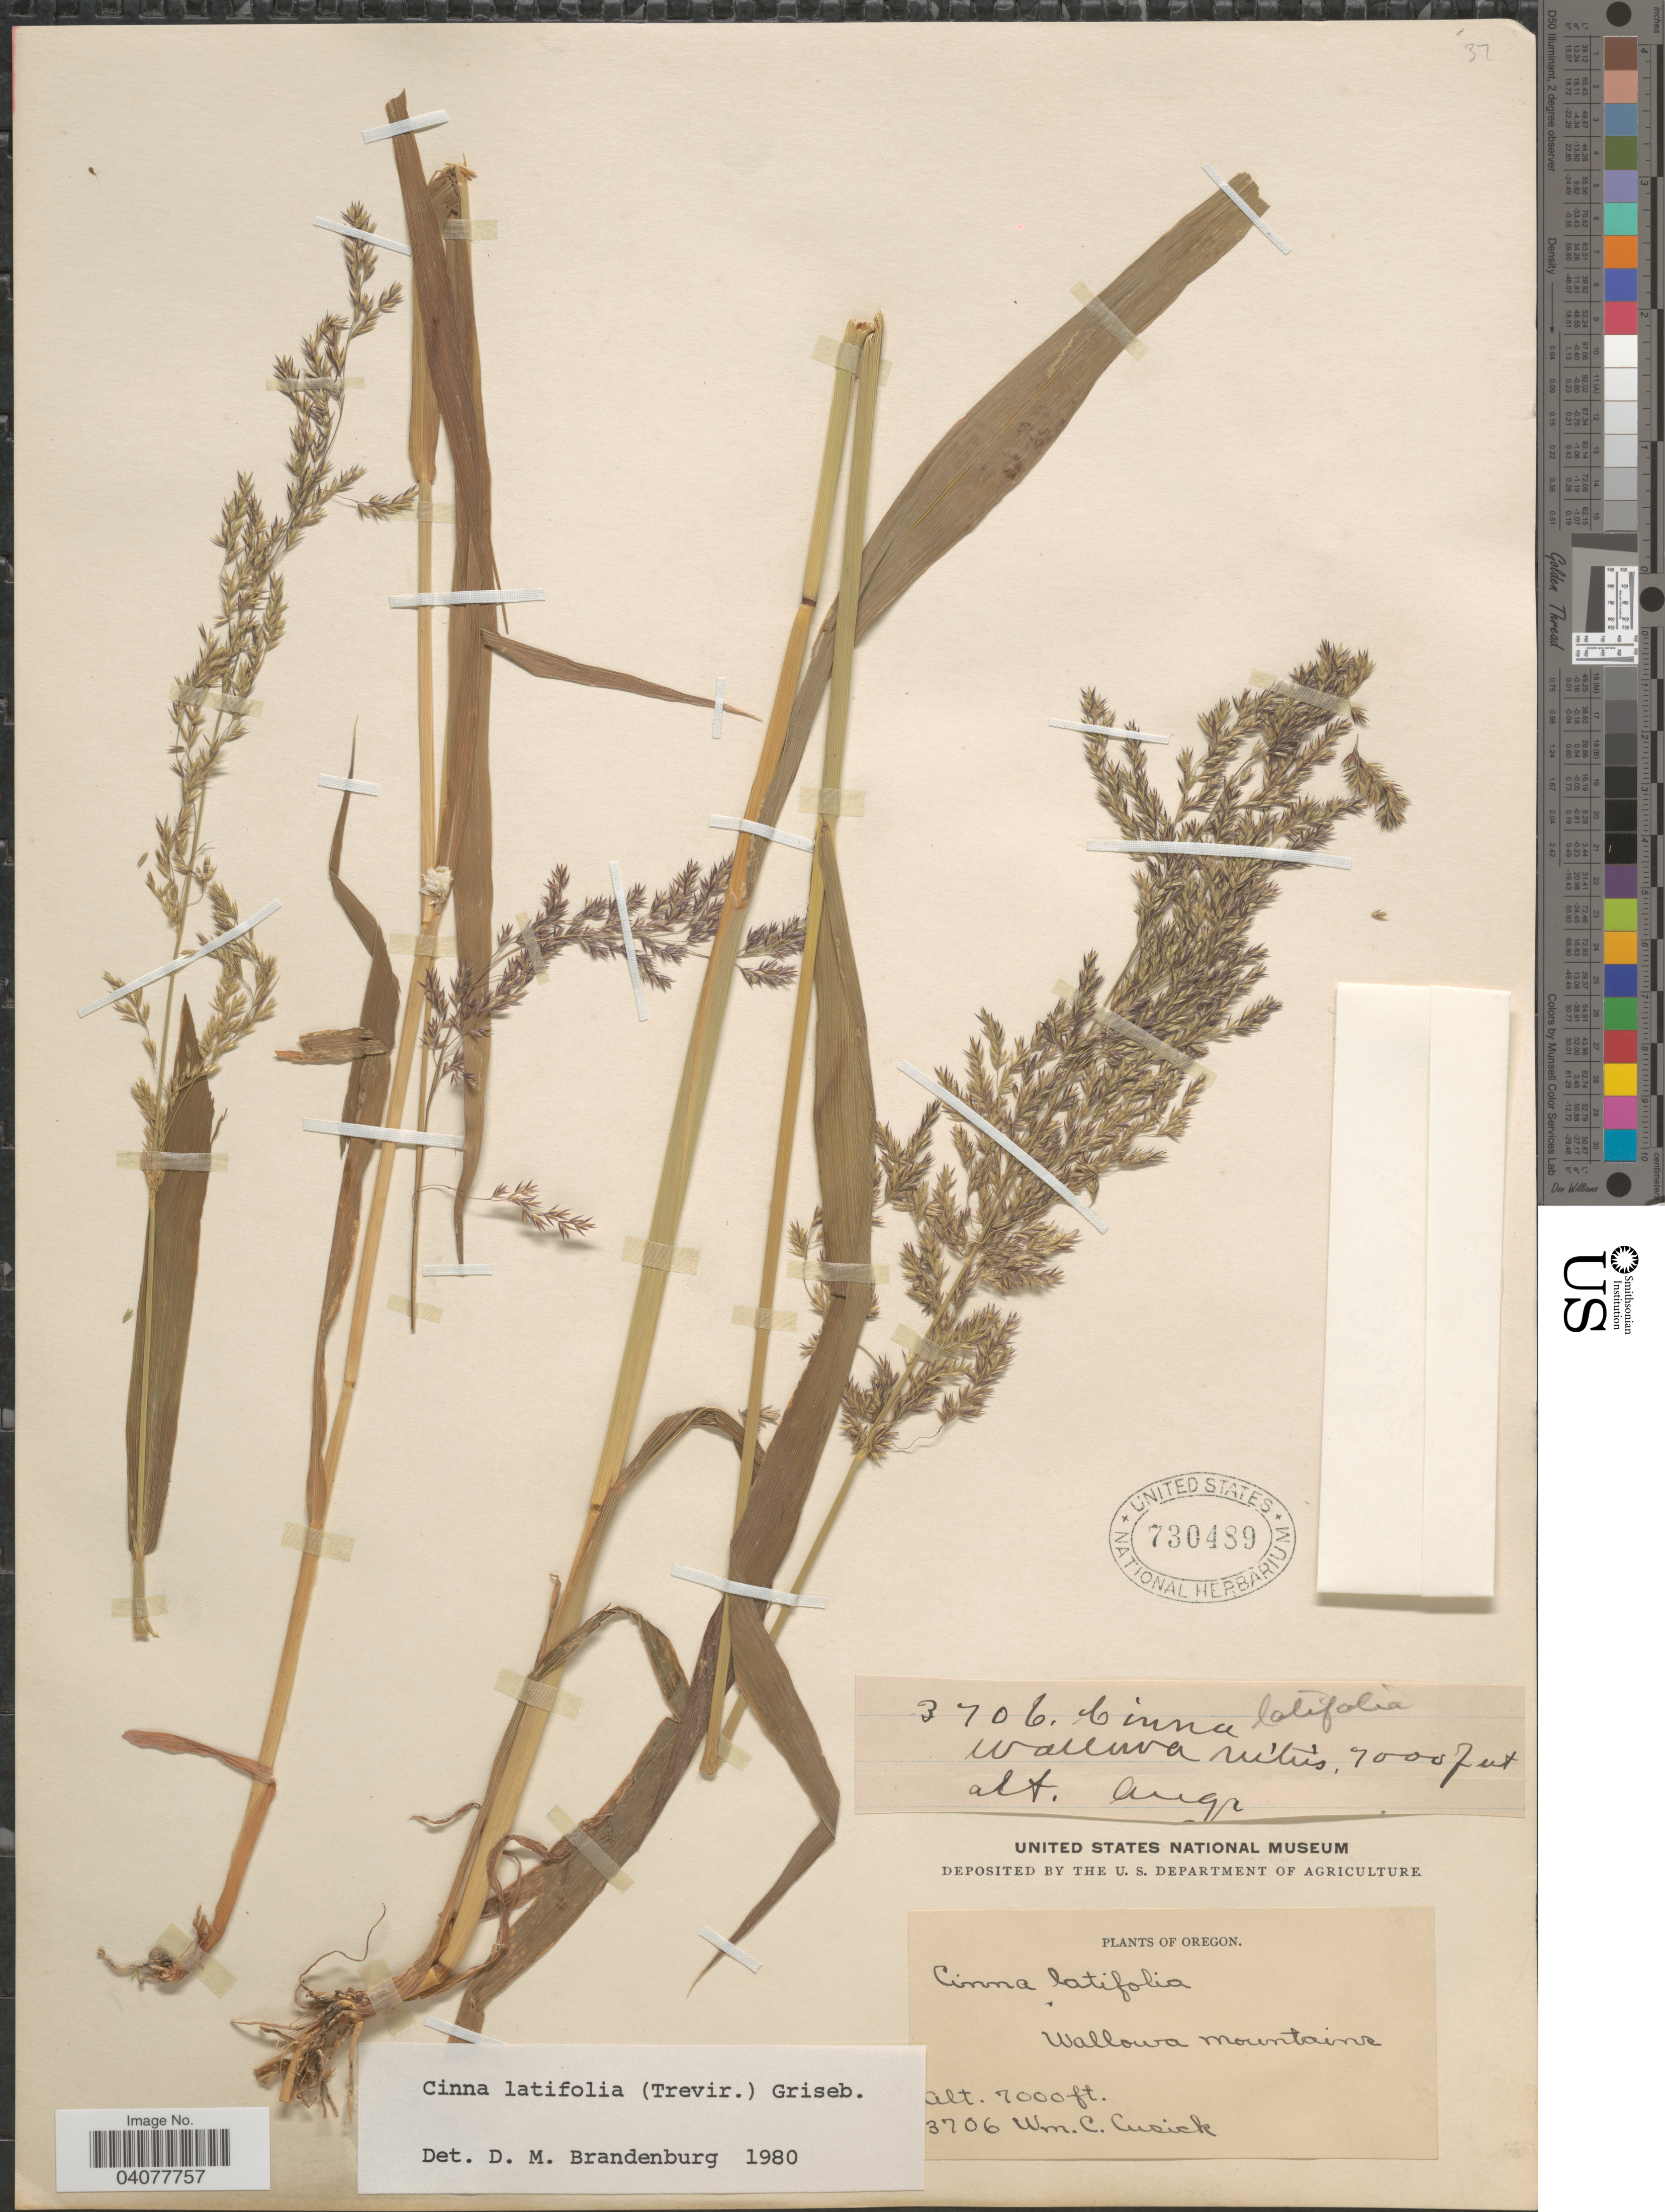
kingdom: Plantae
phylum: Tracheophyta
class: Liliopsida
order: Poales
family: Poaceae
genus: Cinna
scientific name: Cinna latifolia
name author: (Trevir. ex Goeppert) Griseb.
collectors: W. C. Cusick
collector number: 3706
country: United States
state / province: Oregon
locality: Wallowa Mtns. Wallowa Mountains.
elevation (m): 2134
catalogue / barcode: US 730489